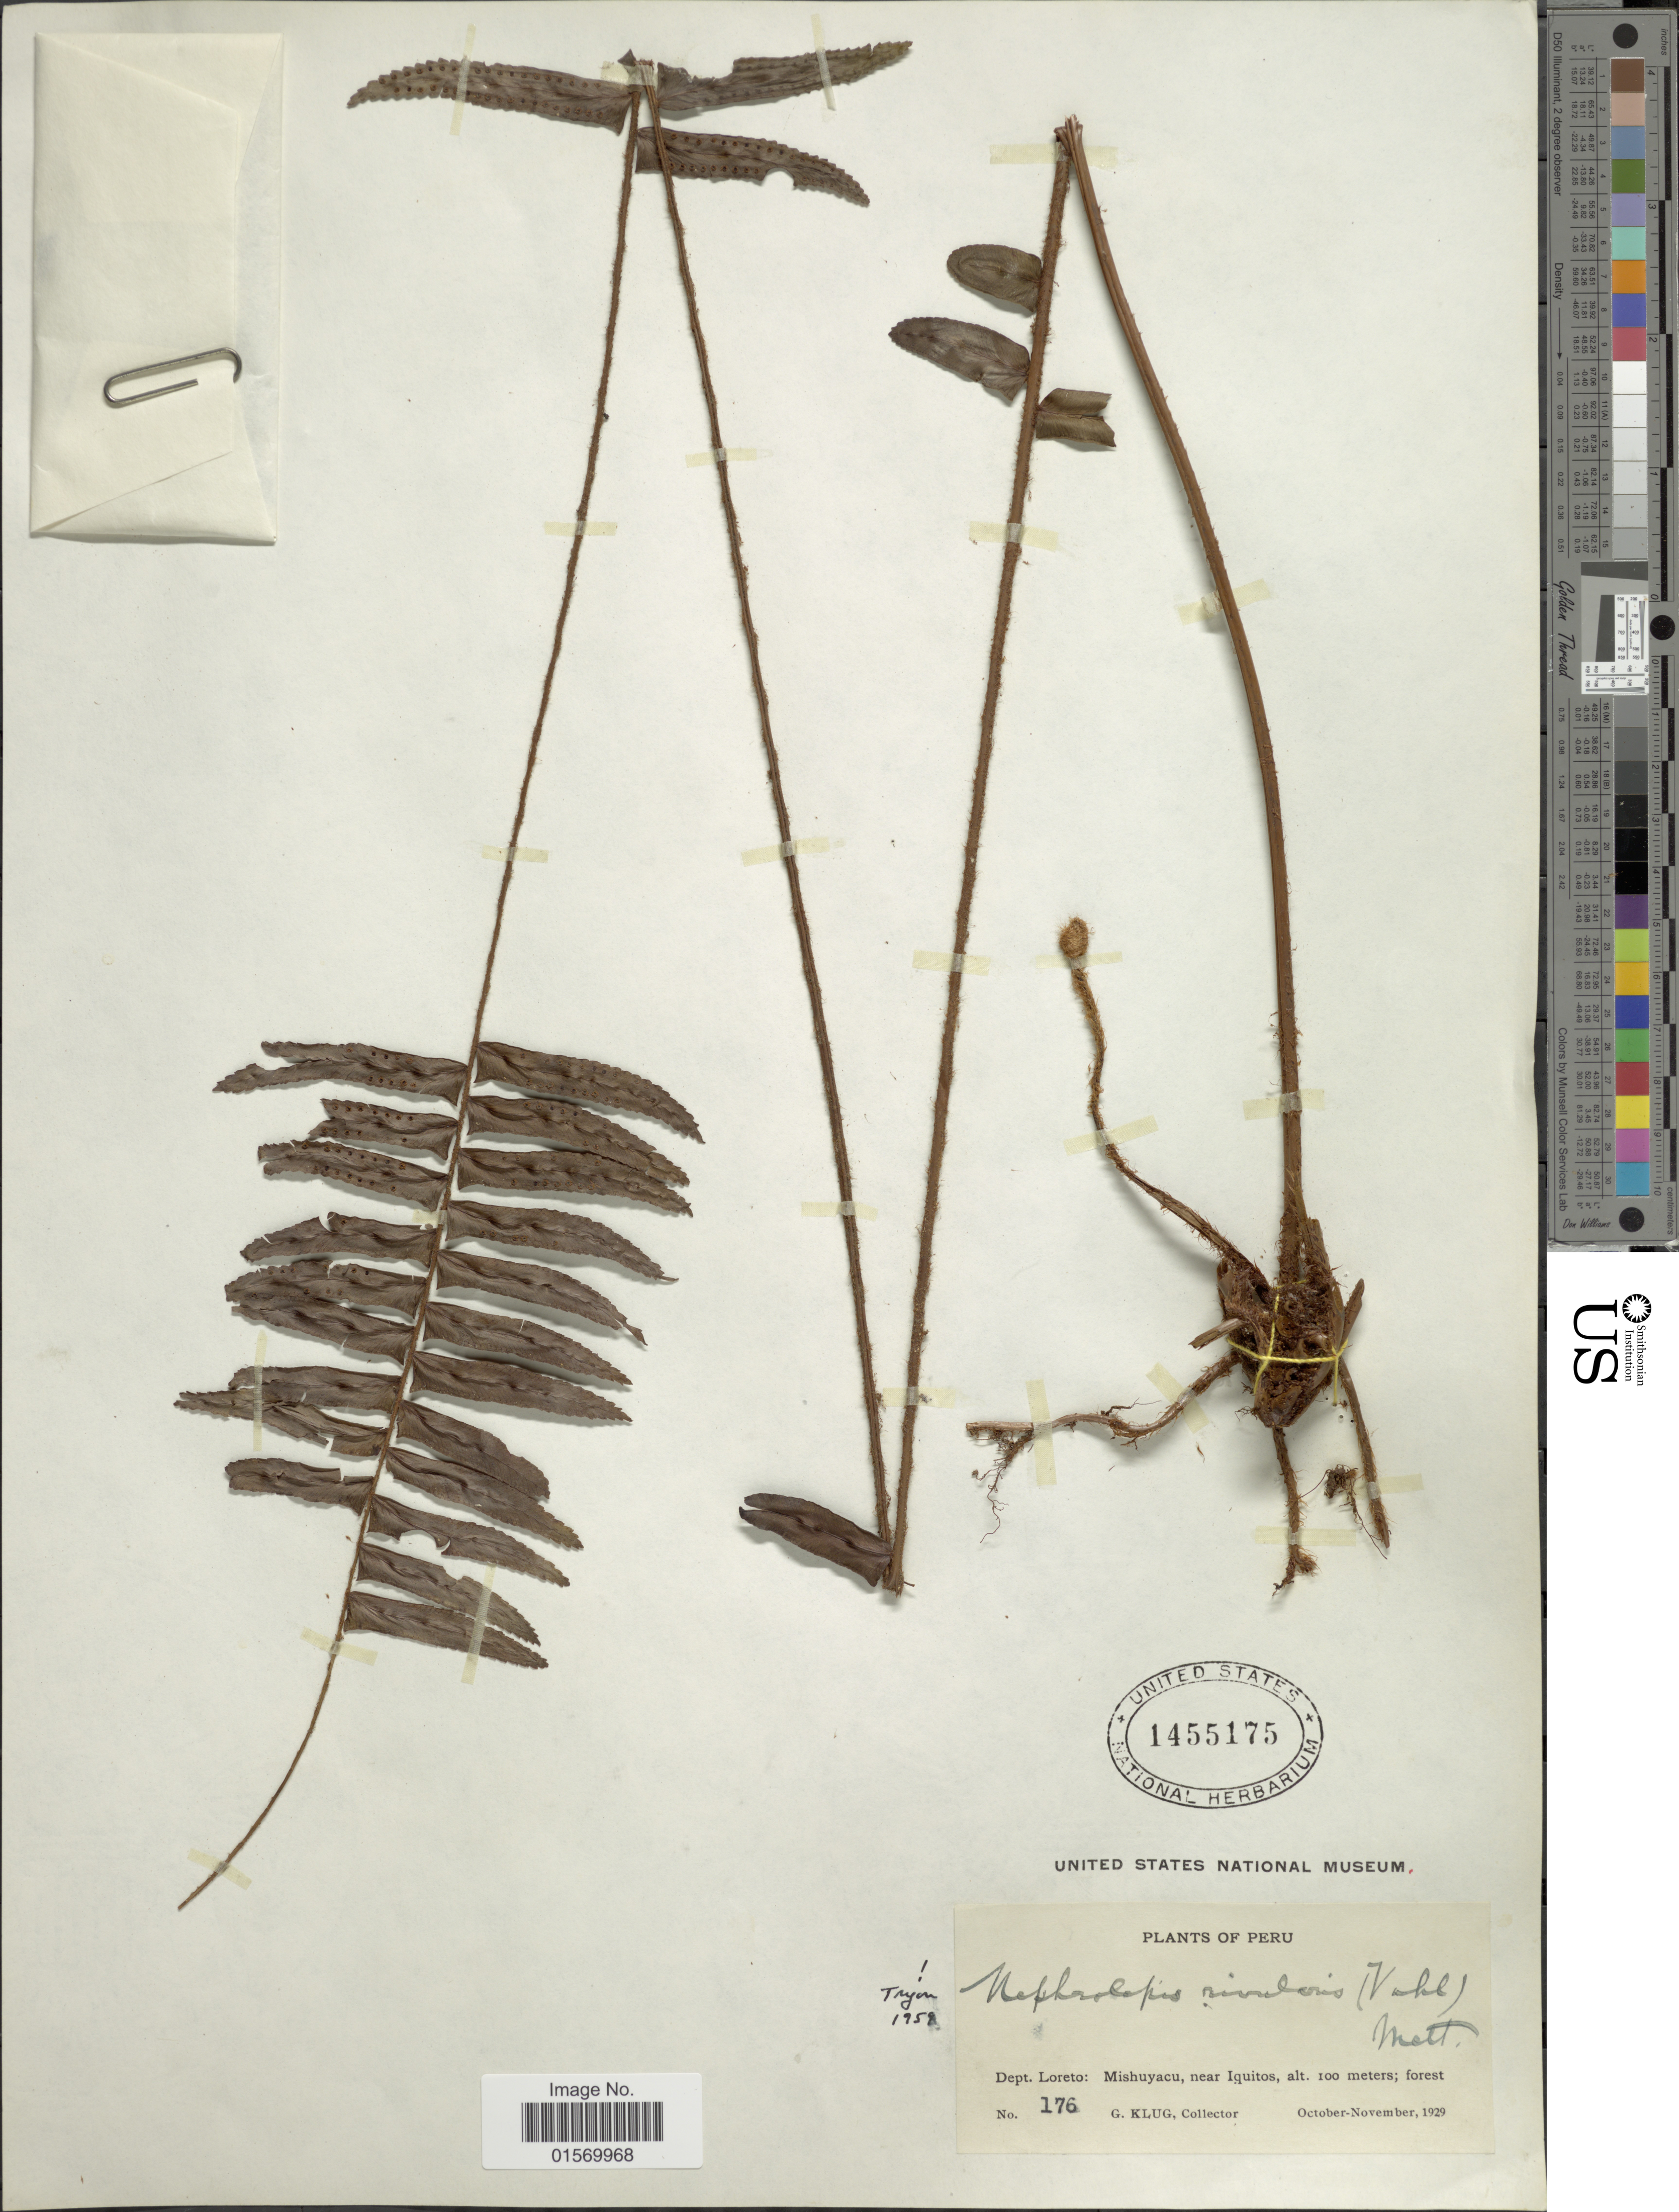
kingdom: Plantae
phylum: Tracheophyta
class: Polypodiopsida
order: Polypodiales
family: Nephrolepidaceae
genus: Nephrolepis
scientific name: Nephrolepis rivularis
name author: (Vahl) Mett. ex Krug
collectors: G. Klug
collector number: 176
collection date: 1929-10/1929-11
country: Peru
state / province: Loreto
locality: Mishuyacu, near Iguitos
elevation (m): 100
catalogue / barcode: US 1455175